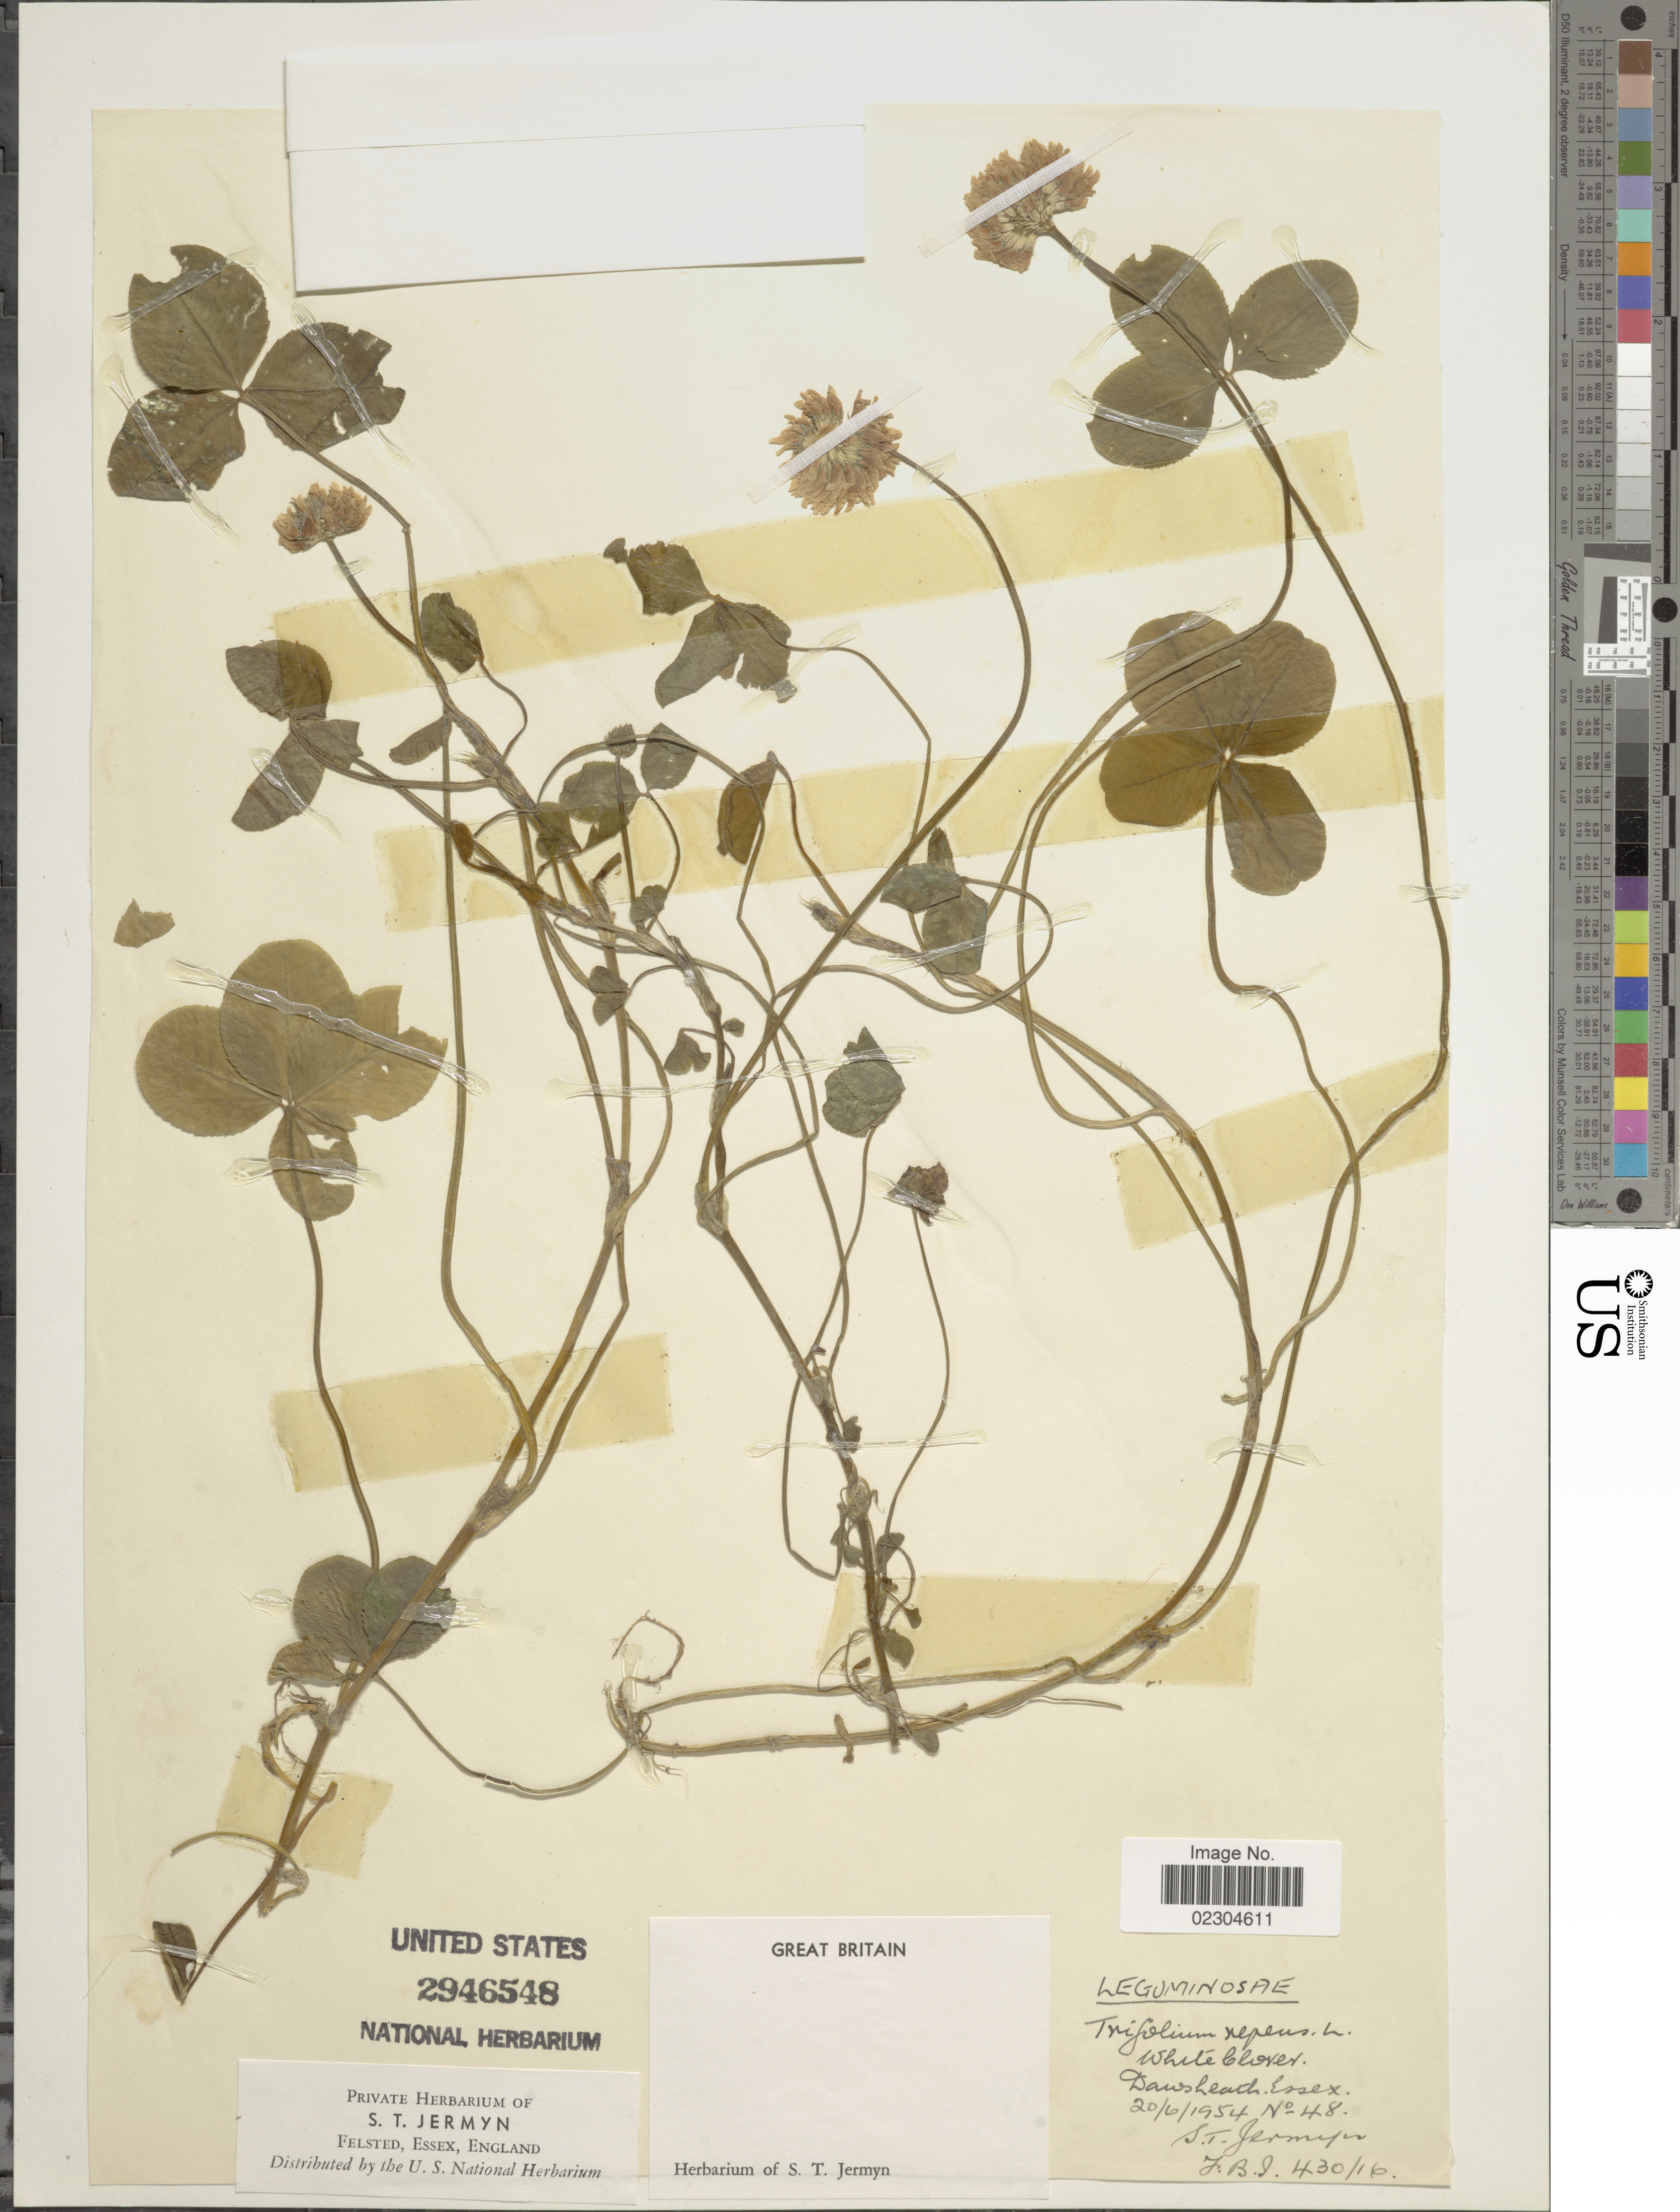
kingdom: Plantae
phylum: Tracheophyta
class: Magnoliopsida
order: Fabales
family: Fabaceae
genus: Trifolium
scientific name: Trifolium repens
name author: L.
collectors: S. Jermyn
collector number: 48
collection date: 1954-06-20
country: United Kingdom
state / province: England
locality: Great Britain, Daws Heath, Essex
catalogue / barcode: US 2946548